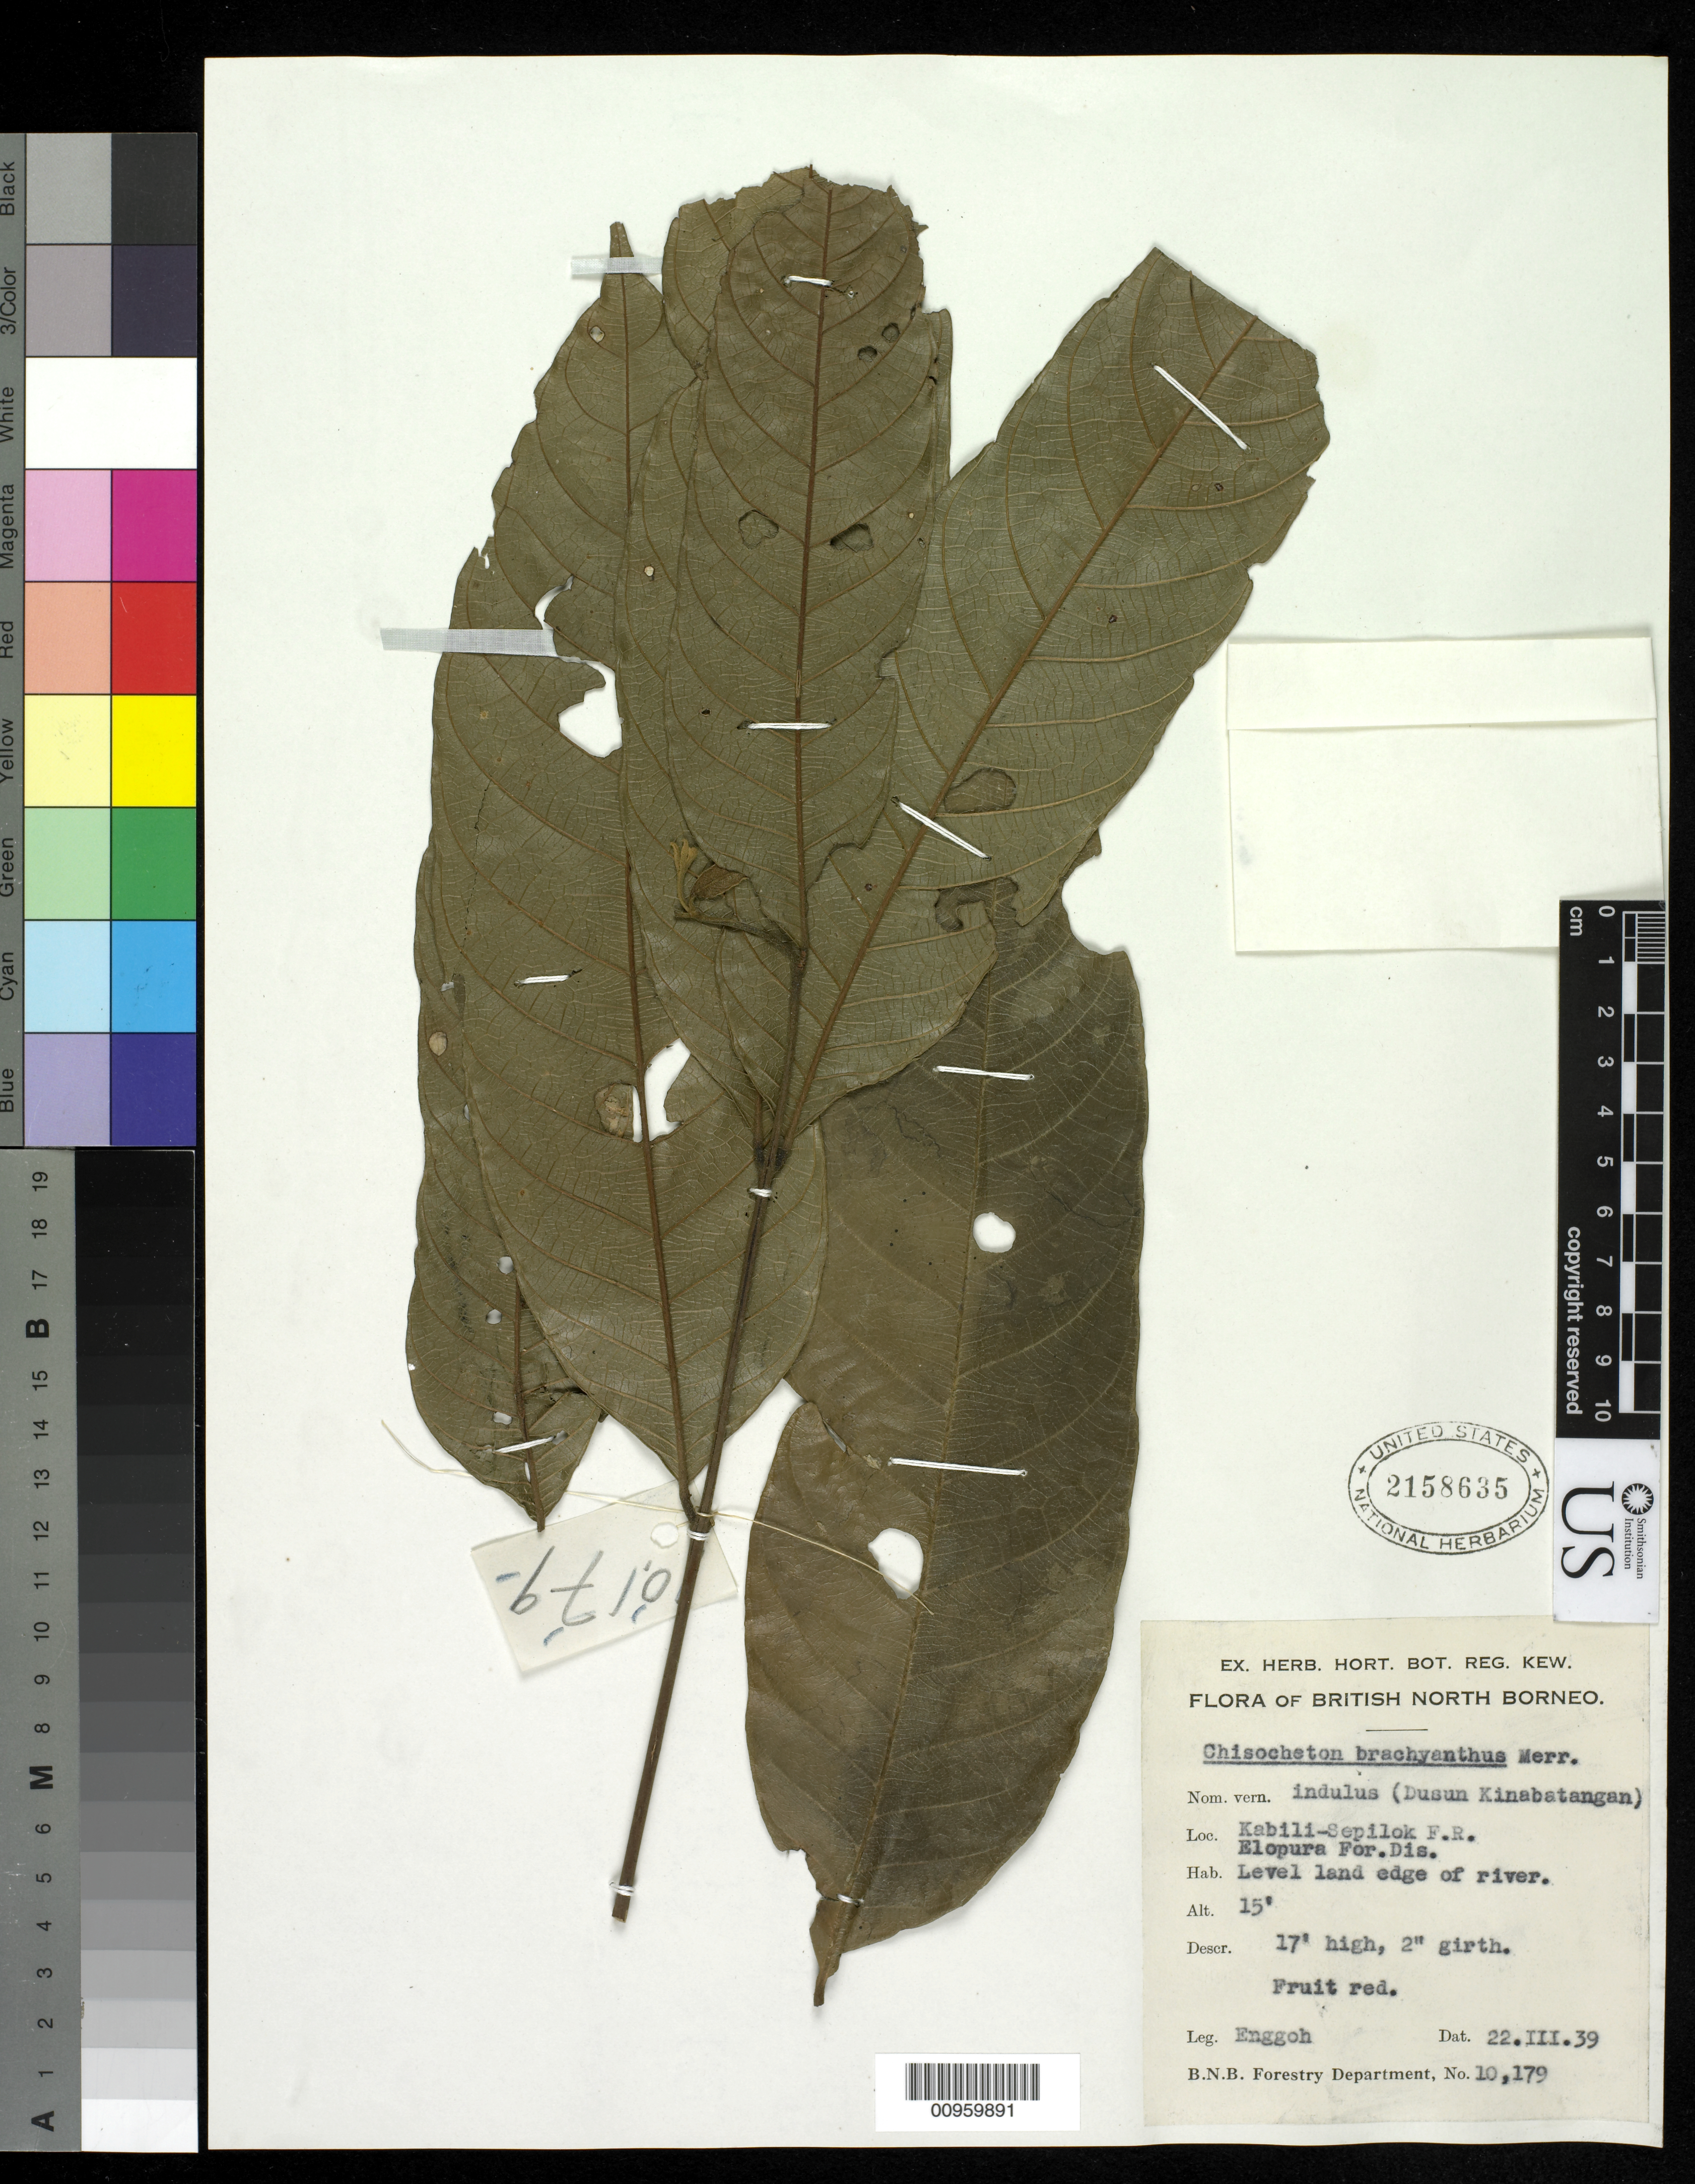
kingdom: Plantae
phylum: Tracheophyta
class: Magnoliopsida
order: Sapindales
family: Meliaceae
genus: Chisocheton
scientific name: Chisocheton sarawakensis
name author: (C. DC.) Harms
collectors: -. Enggoh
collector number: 10179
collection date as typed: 22 Mar 1939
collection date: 1939-03-22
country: Malaysia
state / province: Sabah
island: Borneo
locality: Kabili-Sepilok F.R., Elopura For. Dis.;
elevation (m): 5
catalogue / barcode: US 2158635